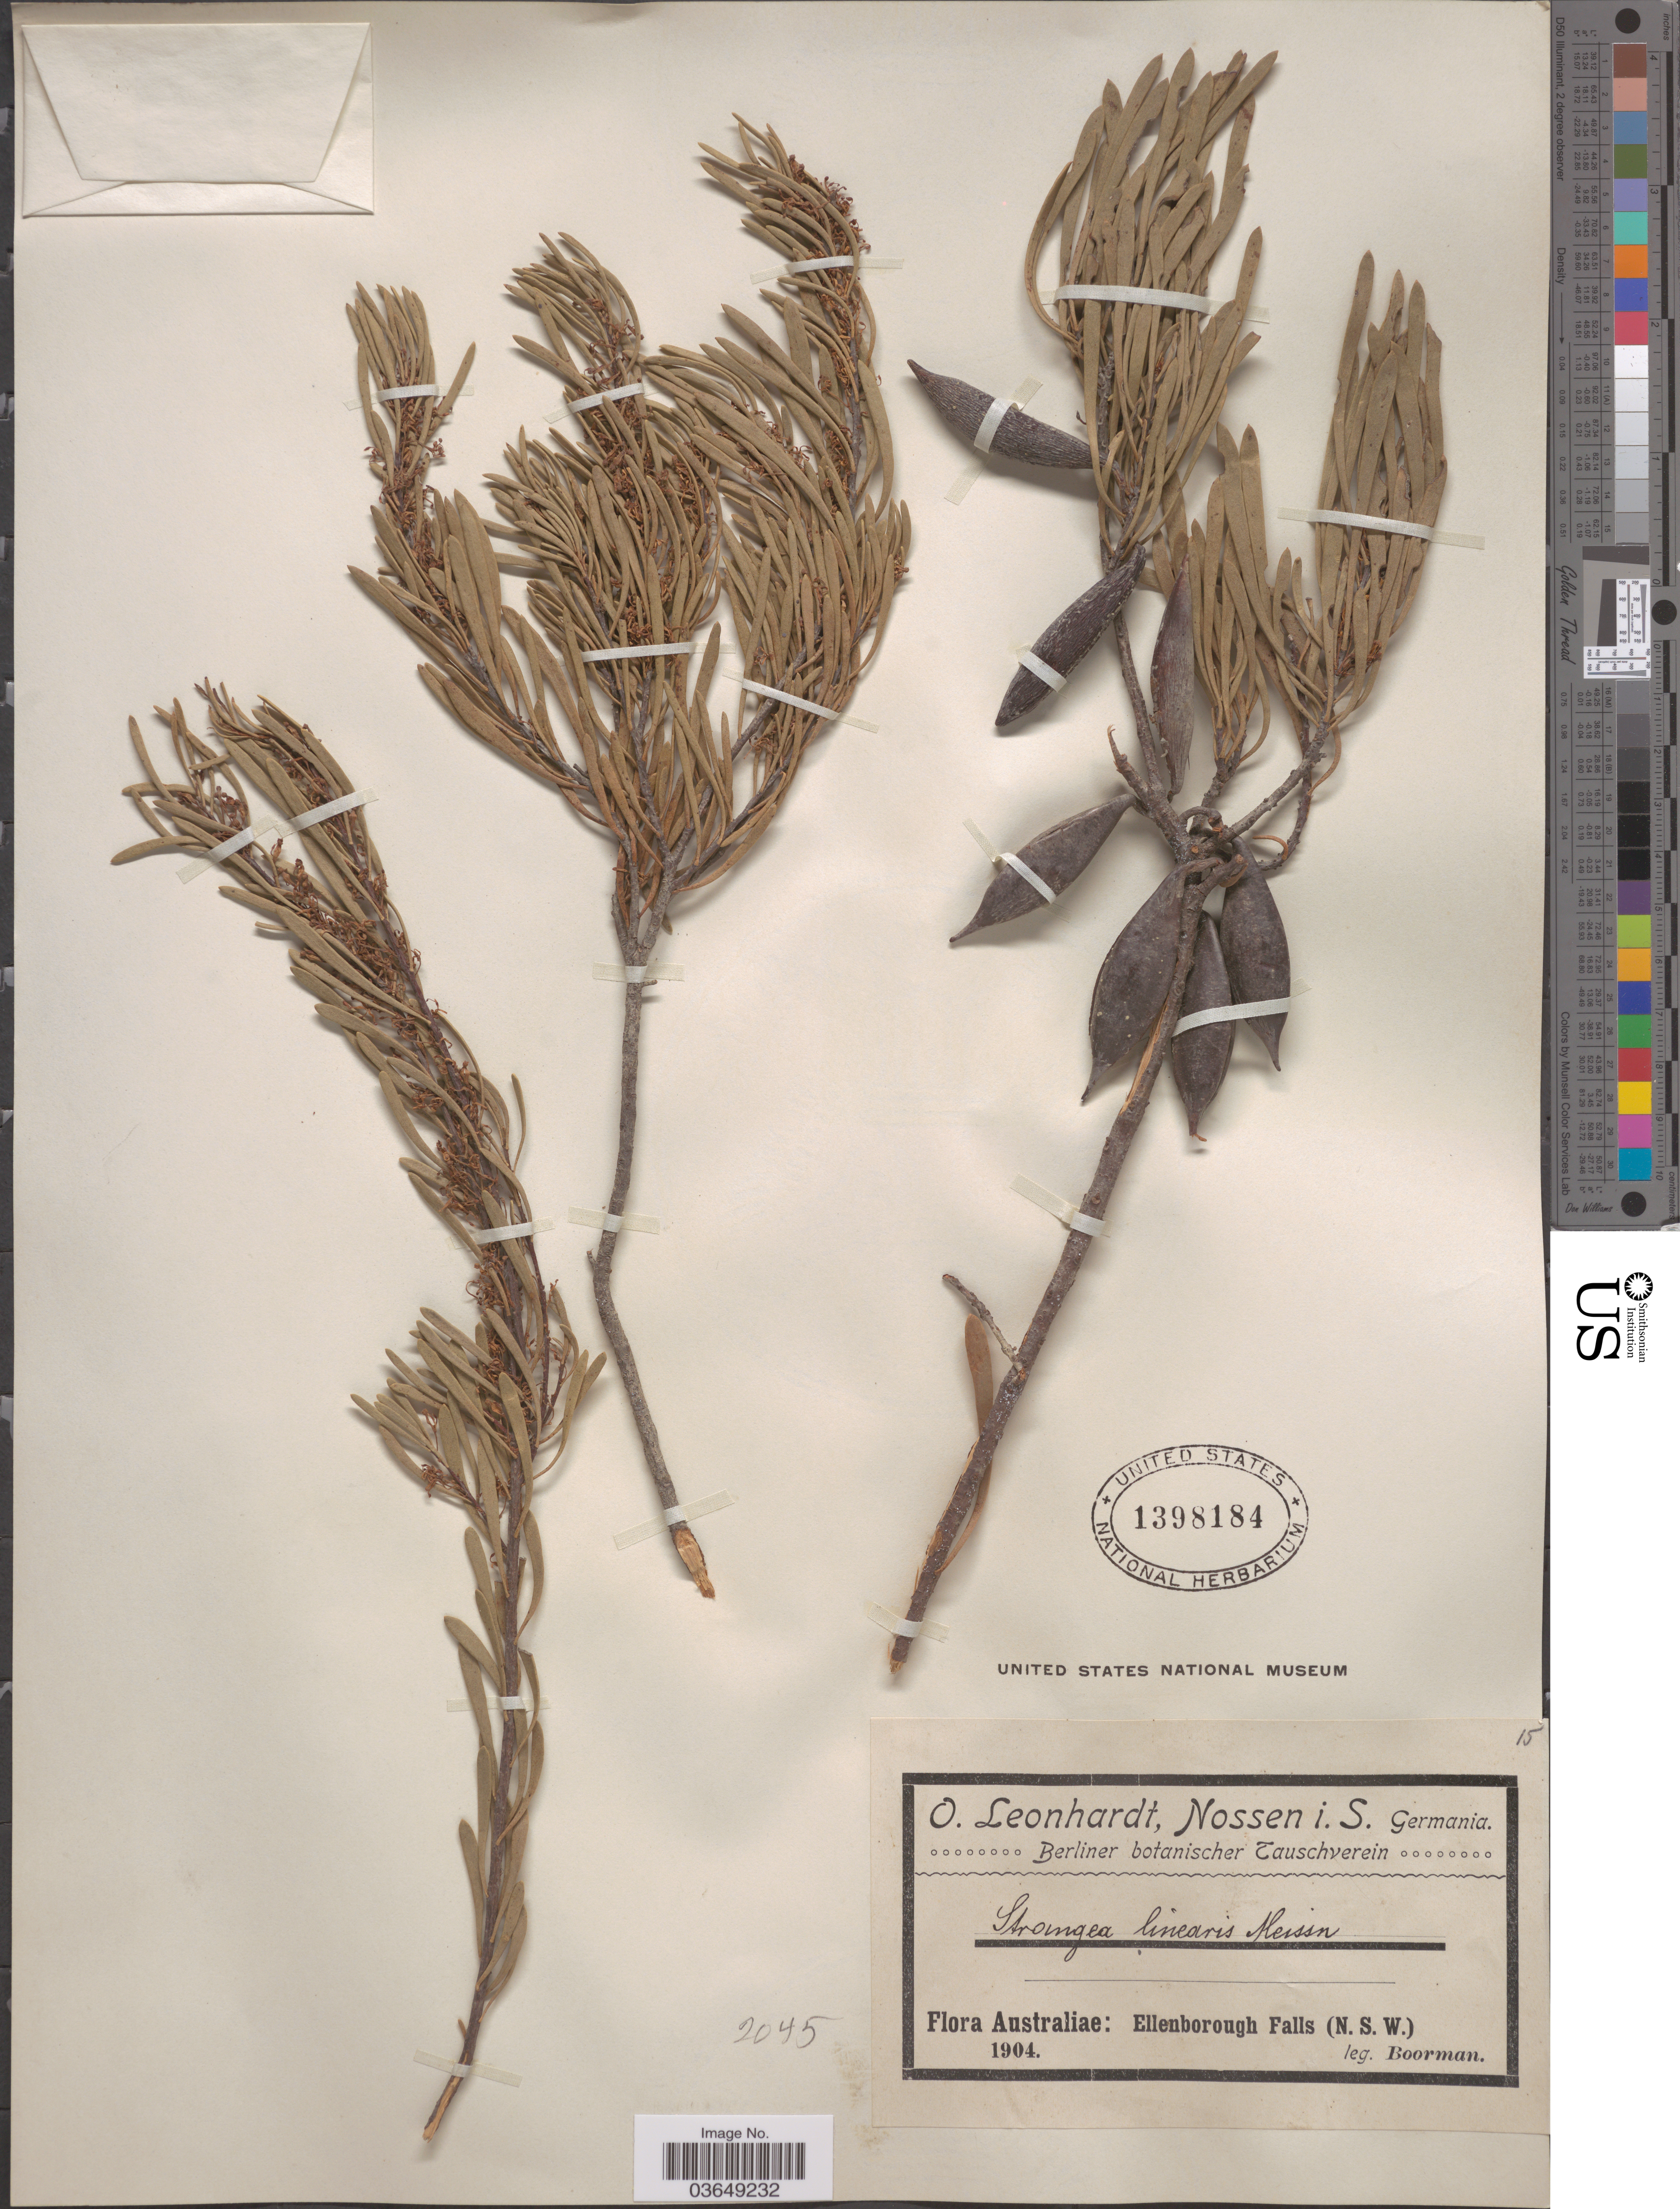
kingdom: Plantae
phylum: Tracheophyta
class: Magnoliopsida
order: Proteales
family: Proteaceae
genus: Strangea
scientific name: Strangea linearis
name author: Meisn.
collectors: -. Boorman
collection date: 1904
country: Australia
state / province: New South Wales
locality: Ellenborough Falls.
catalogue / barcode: US 1398184